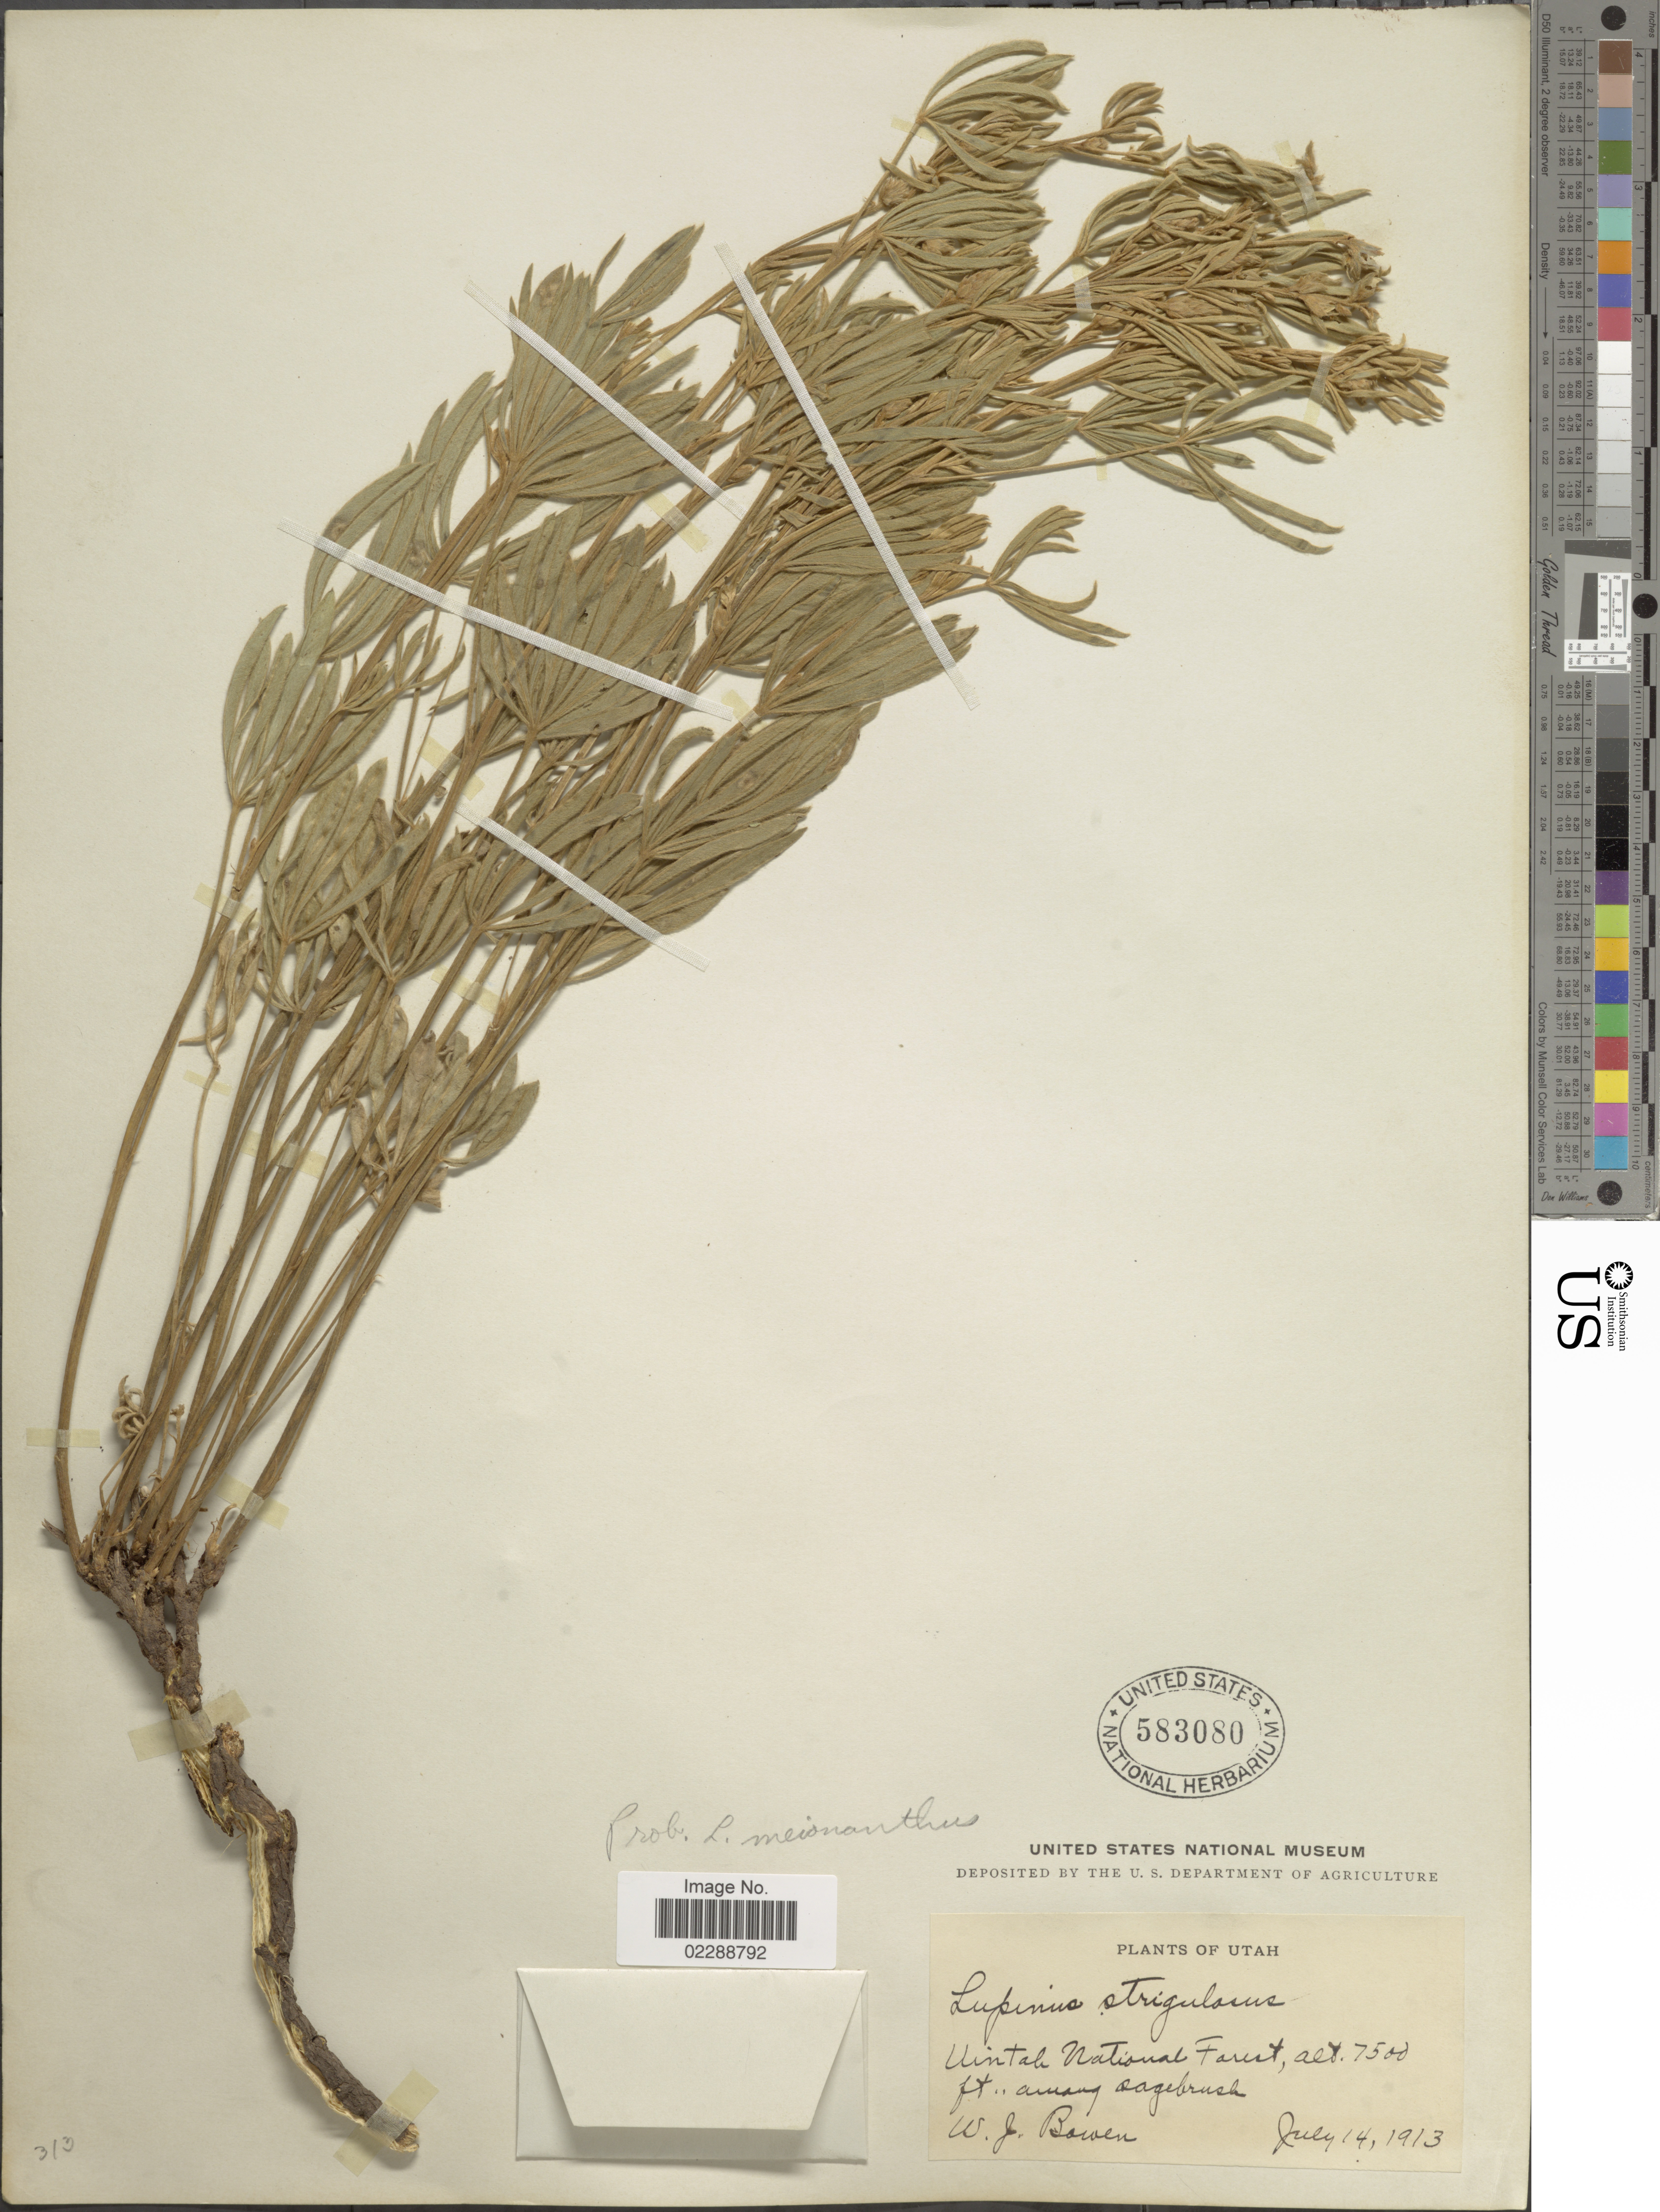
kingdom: Plantae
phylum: Tracheophyta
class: Magnoliopsida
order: Fabales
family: Fabaceae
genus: Lupinus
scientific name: Lupinus sp.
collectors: W. Bowen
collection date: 1913-07-14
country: United States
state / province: Utah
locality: Uintah National Forest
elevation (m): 2286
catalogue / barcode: US 583080